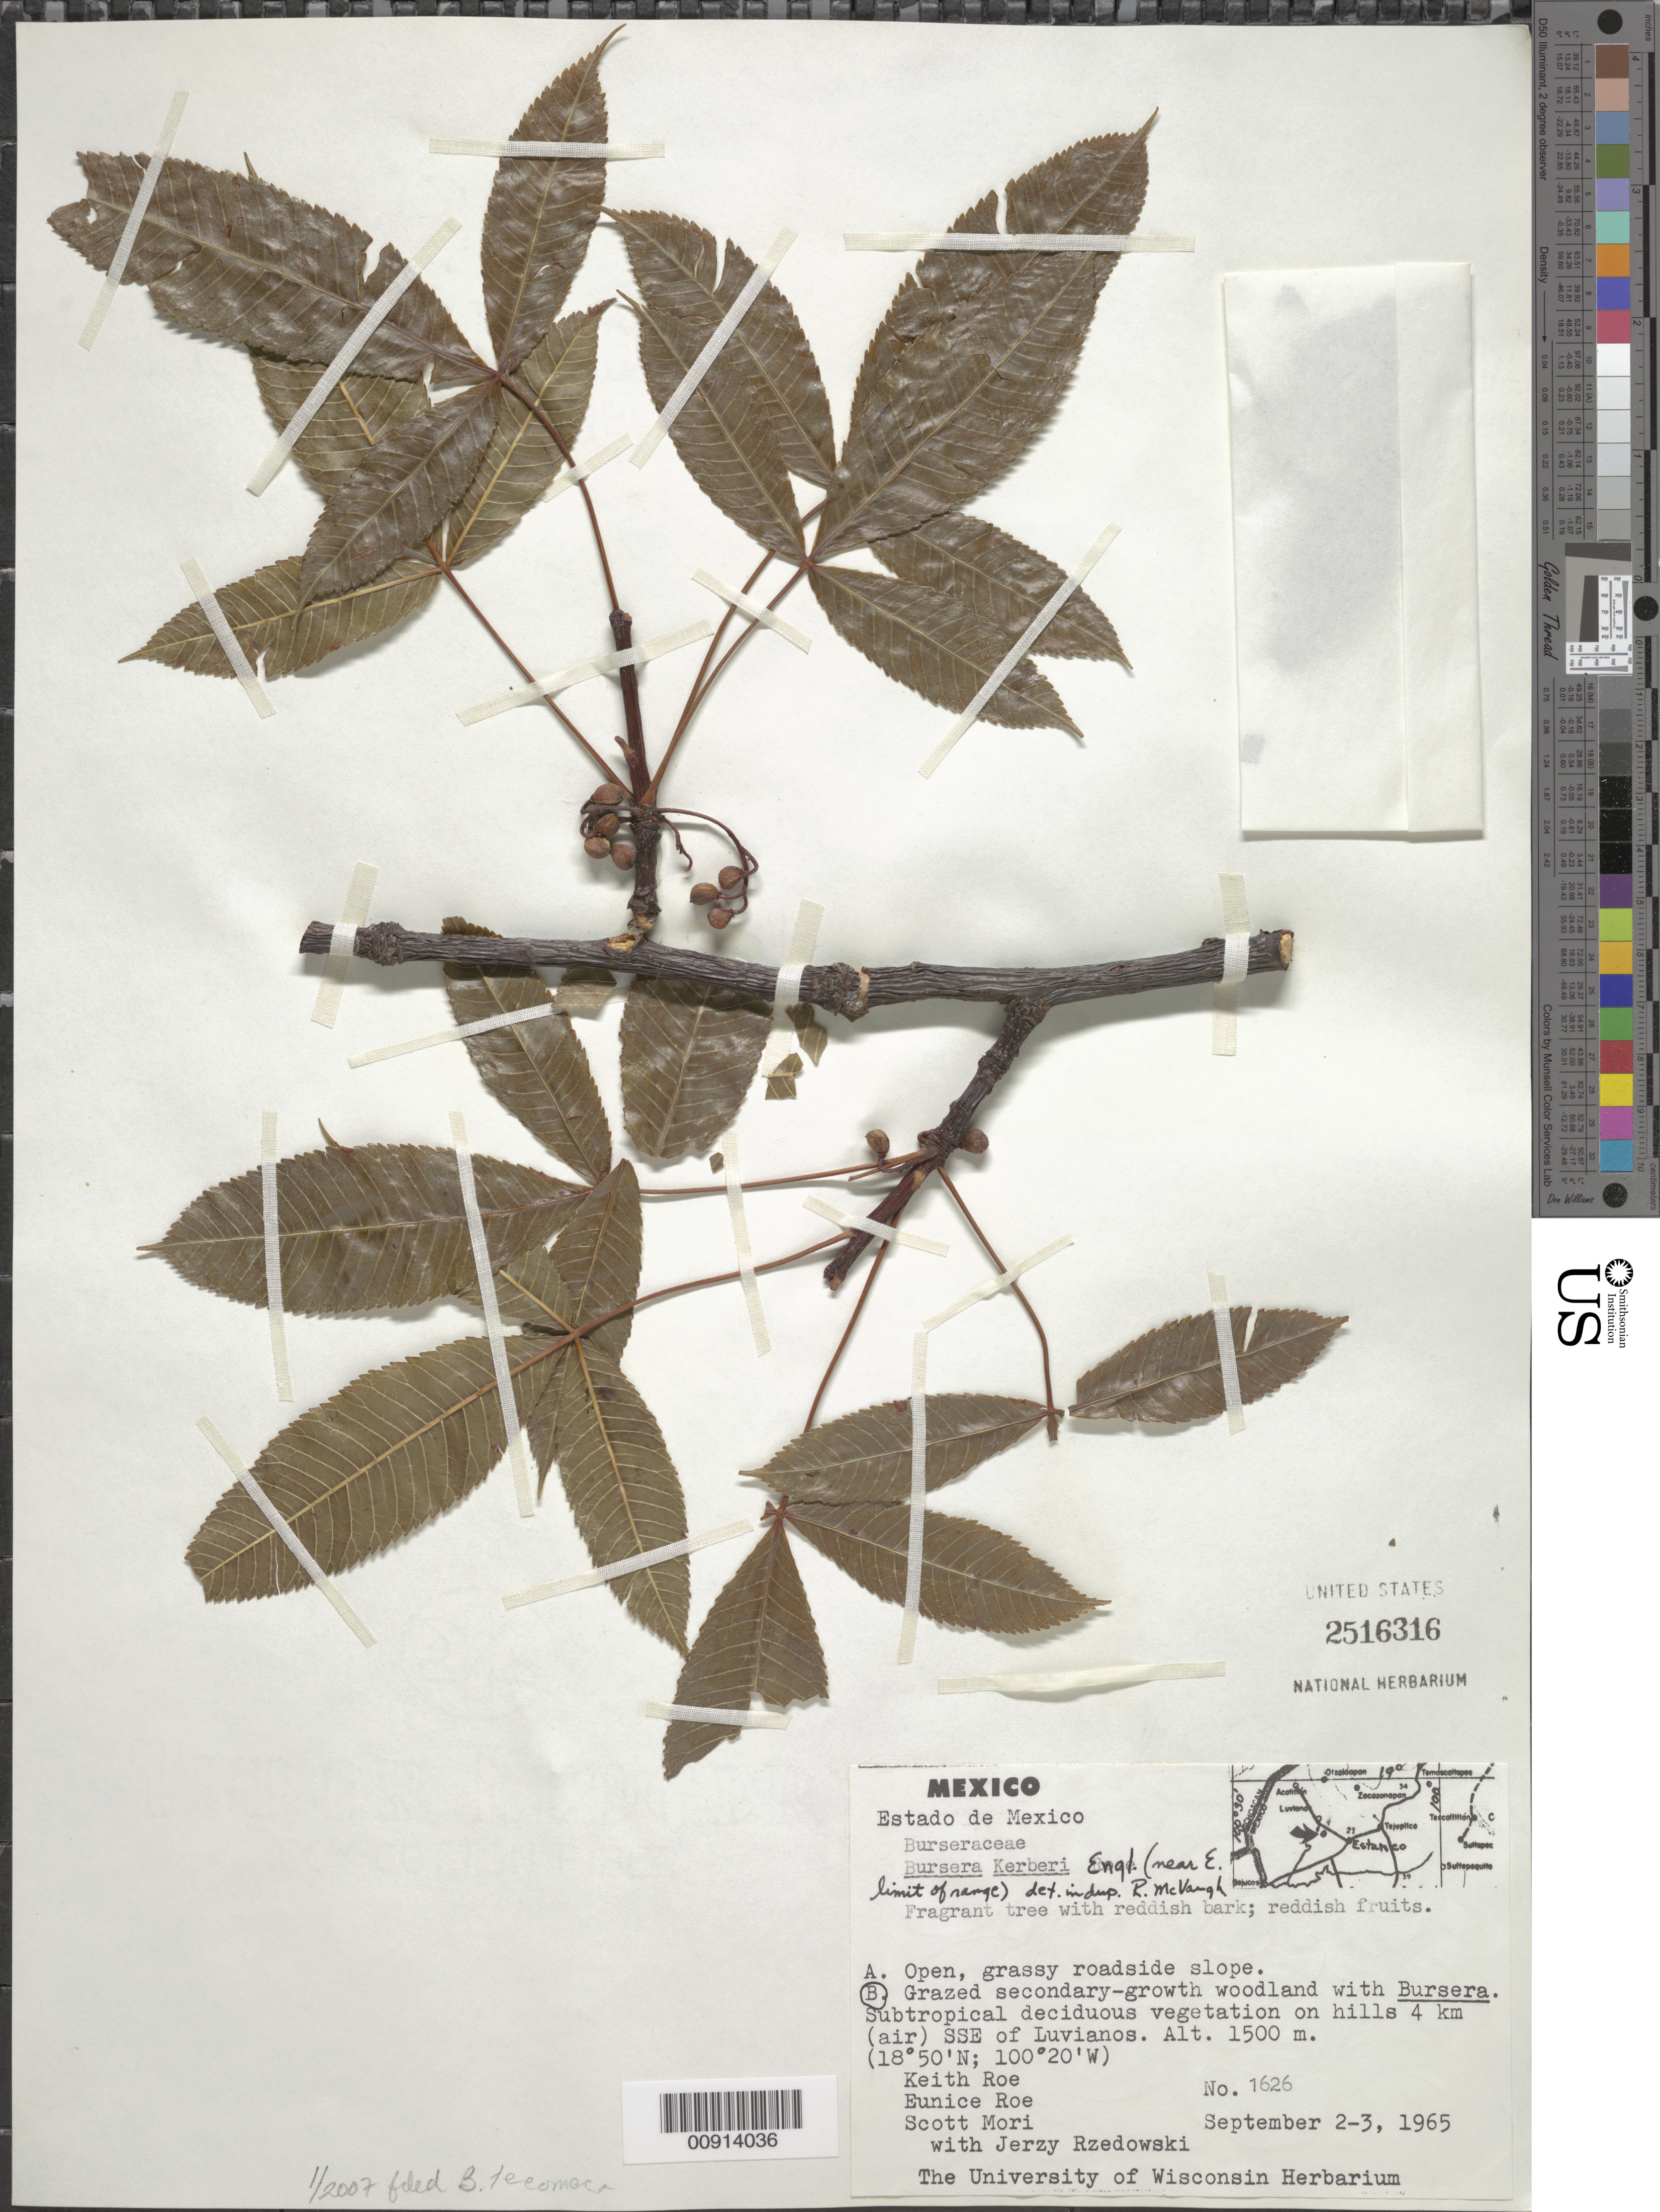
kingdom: Plantae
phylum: Tracheophyta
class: Magnoliopsida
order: Sapindales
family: Burseraceae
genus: Bursera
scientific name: Bursera tecomaca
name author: (Sessé & Moc. ex DC.) Standl.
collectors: K. E. Roe, E. Roe, S. Mori & J. Rzedowski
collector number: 1626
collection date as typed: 02 Sep 1965 to 03 Sep 1965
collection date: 1965-09-02/1965-09-03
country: Mexico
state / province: México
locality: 4 km (air) SSE of Luvianos, Estado de México.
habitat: Grazed secondary-growth woodland with Bursera. Subtropical deciduos vegetation on hills.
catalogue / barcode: US 2516316